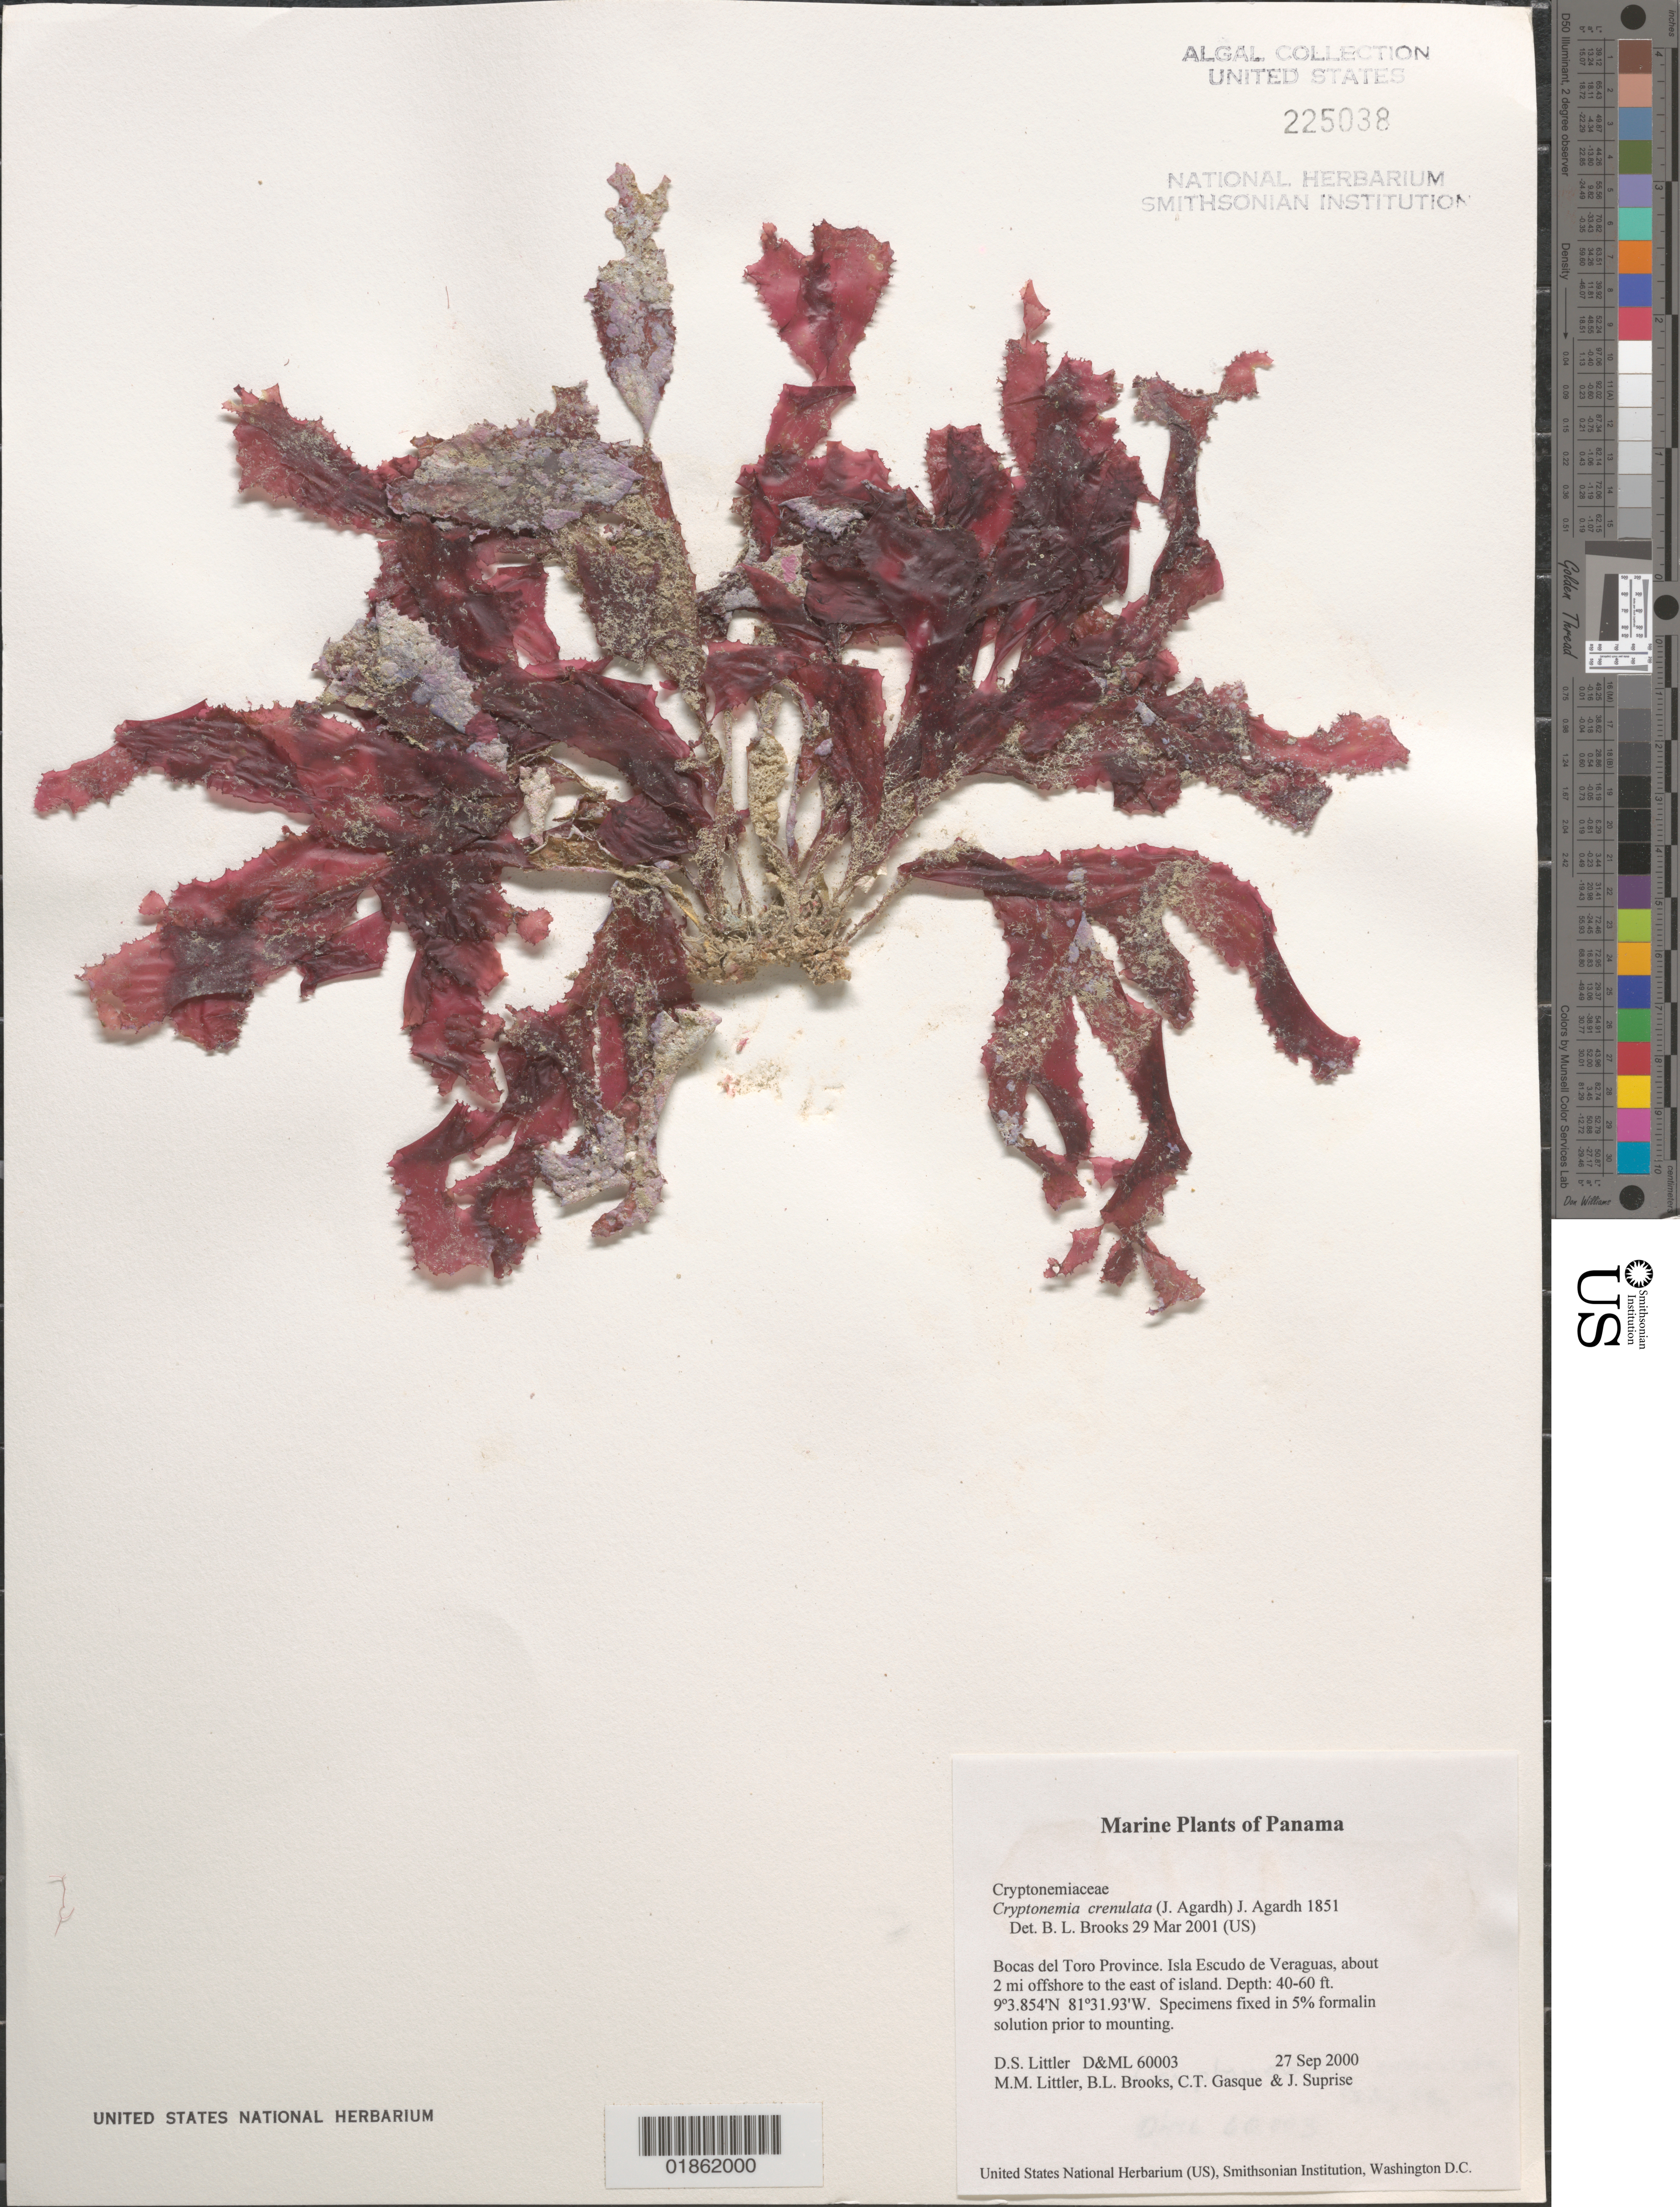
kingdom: Plantae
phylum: Rhodophyta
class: Florideophyceae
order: Halymeniales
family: Halymeniaceae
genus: Cryptonemia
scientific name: Cryptonemia sp.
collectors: D. S. Littler, M. M. Littler & C. Gasque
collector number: D&ML 60003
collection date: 2000-09-27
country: Panama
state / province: Ngöbe-Buglé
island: Escudo de Veraguas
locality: Isla Escudo de Veraguas. SE of island.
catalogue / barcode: US 225038